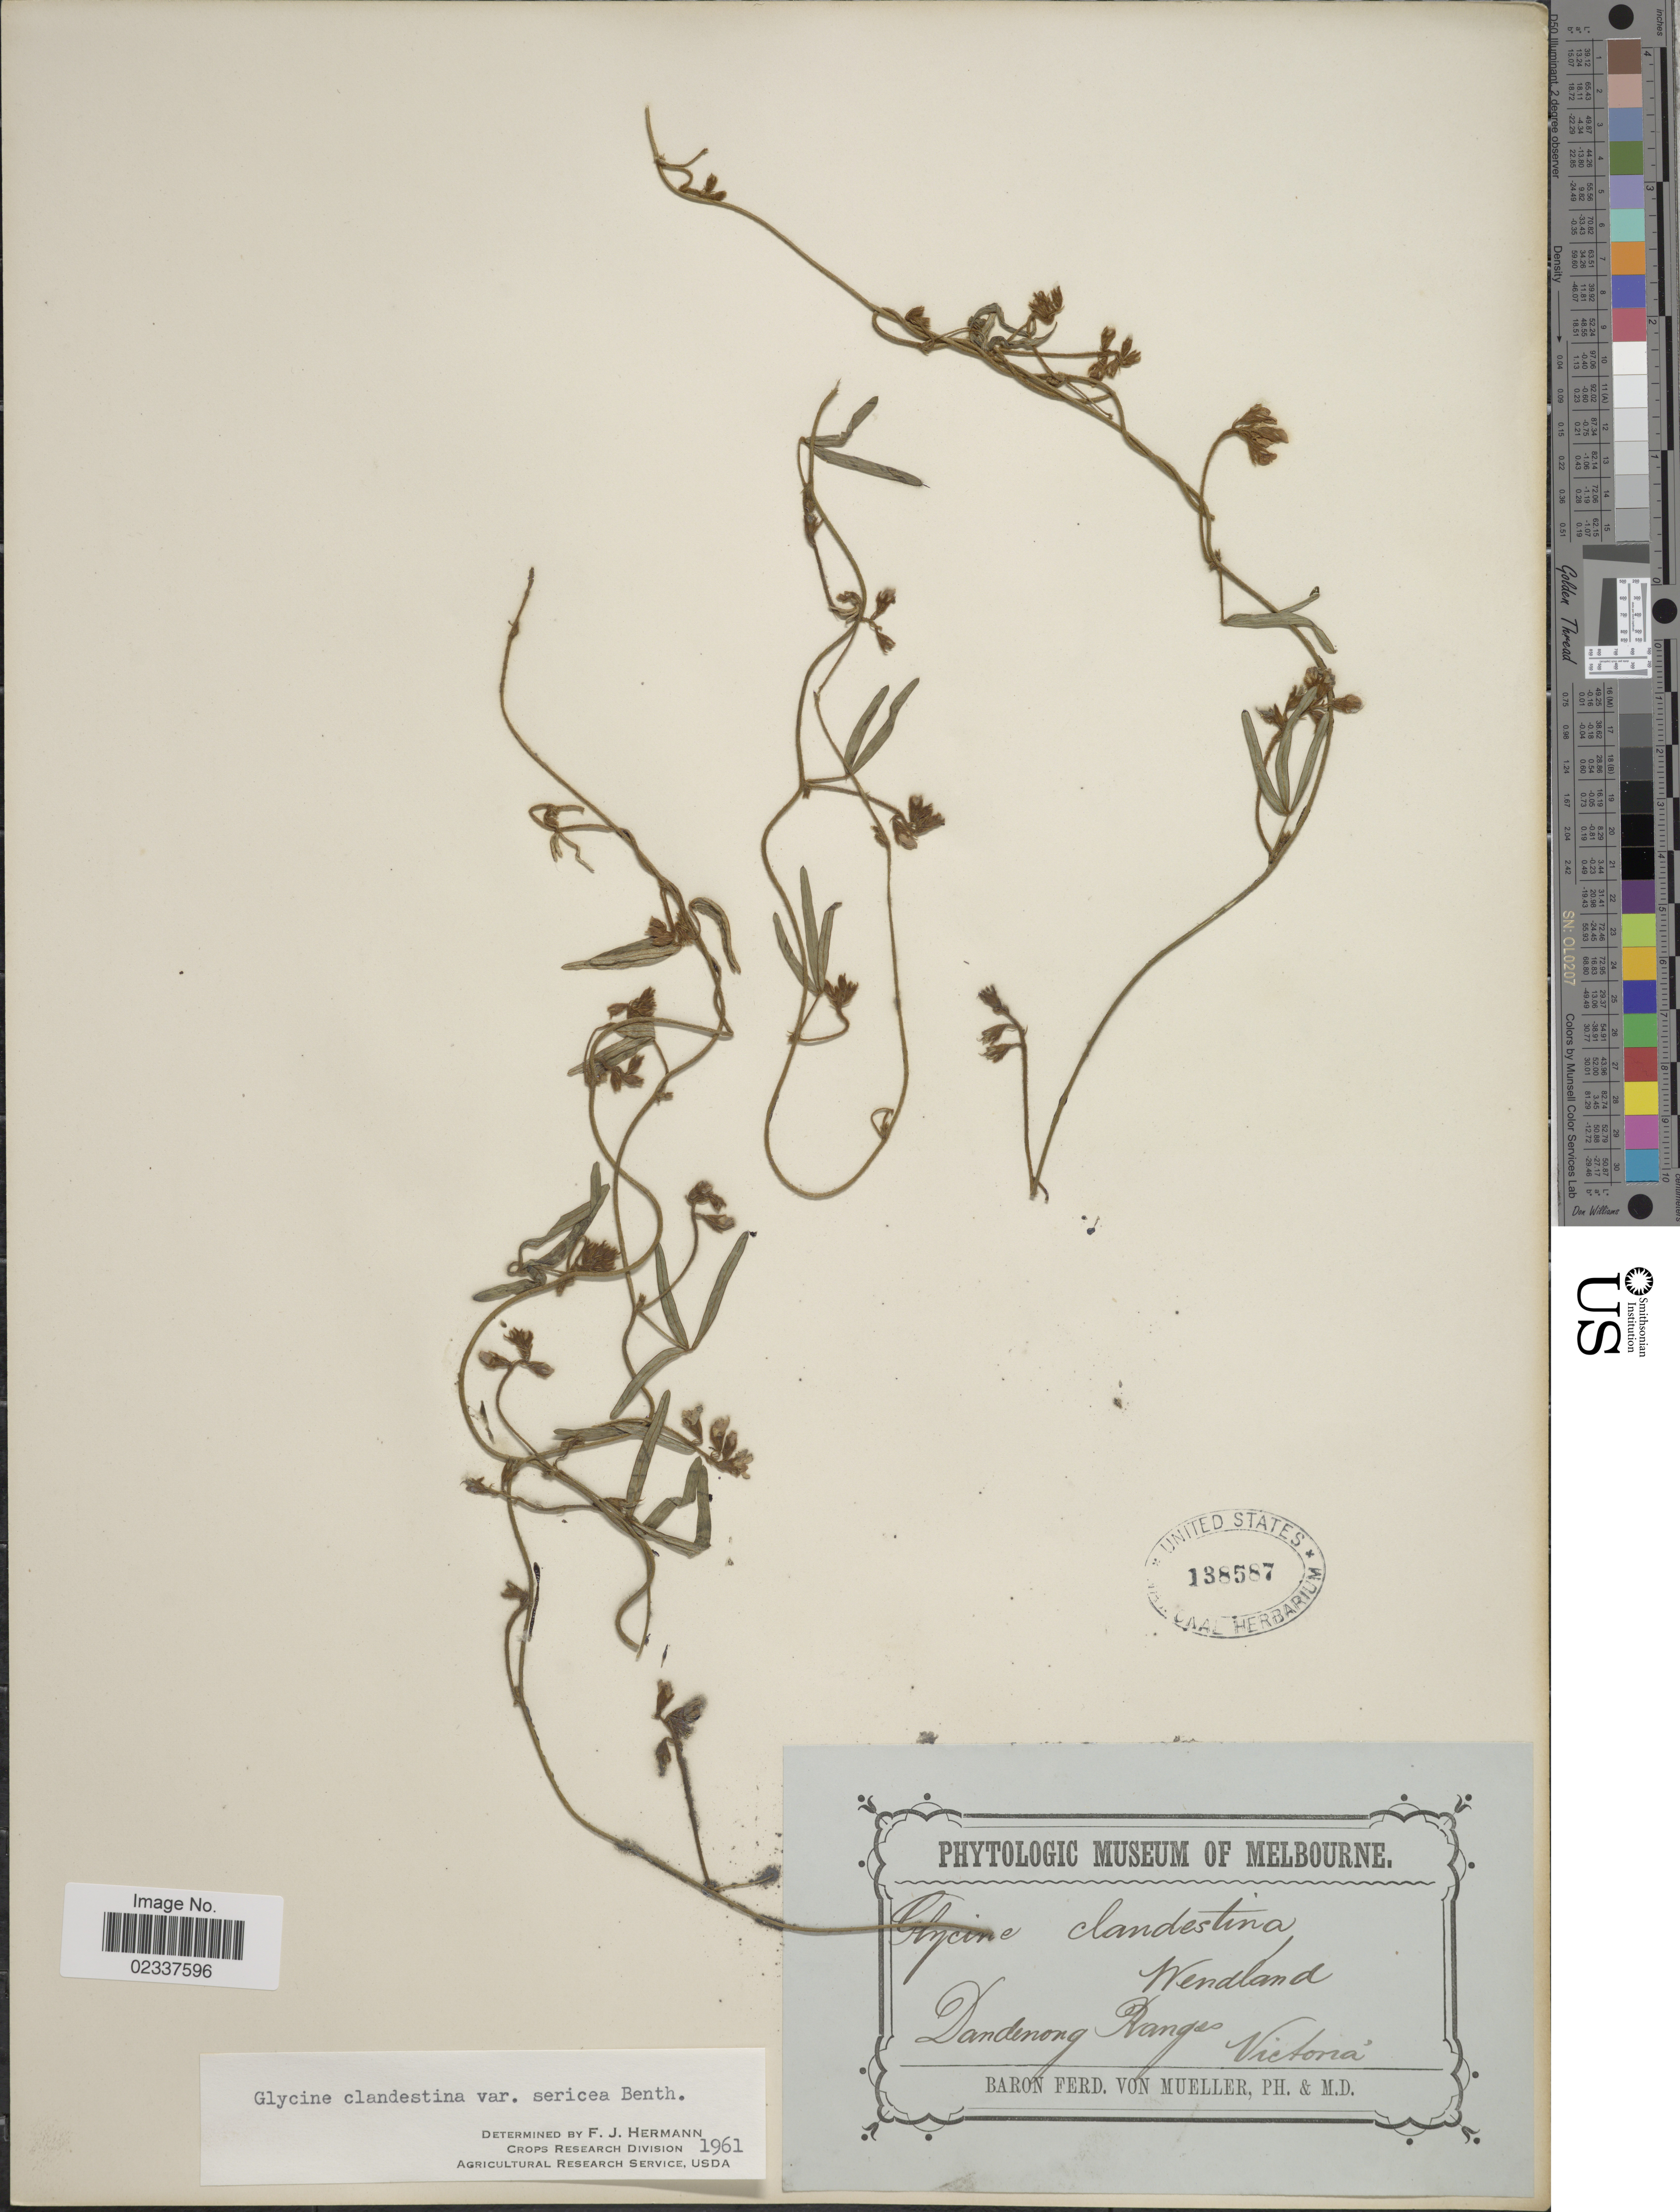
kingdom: Plantae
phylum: Tracheophyta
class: Magnoliopsida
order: Fabales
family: Fabaceae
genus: Glycine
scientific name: Glycine clandestina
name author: J.C. Wendl.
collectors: F. Mueller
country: Australia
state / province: Victoria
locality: Dandenong Ranges, Victoria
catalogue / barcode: US 138587